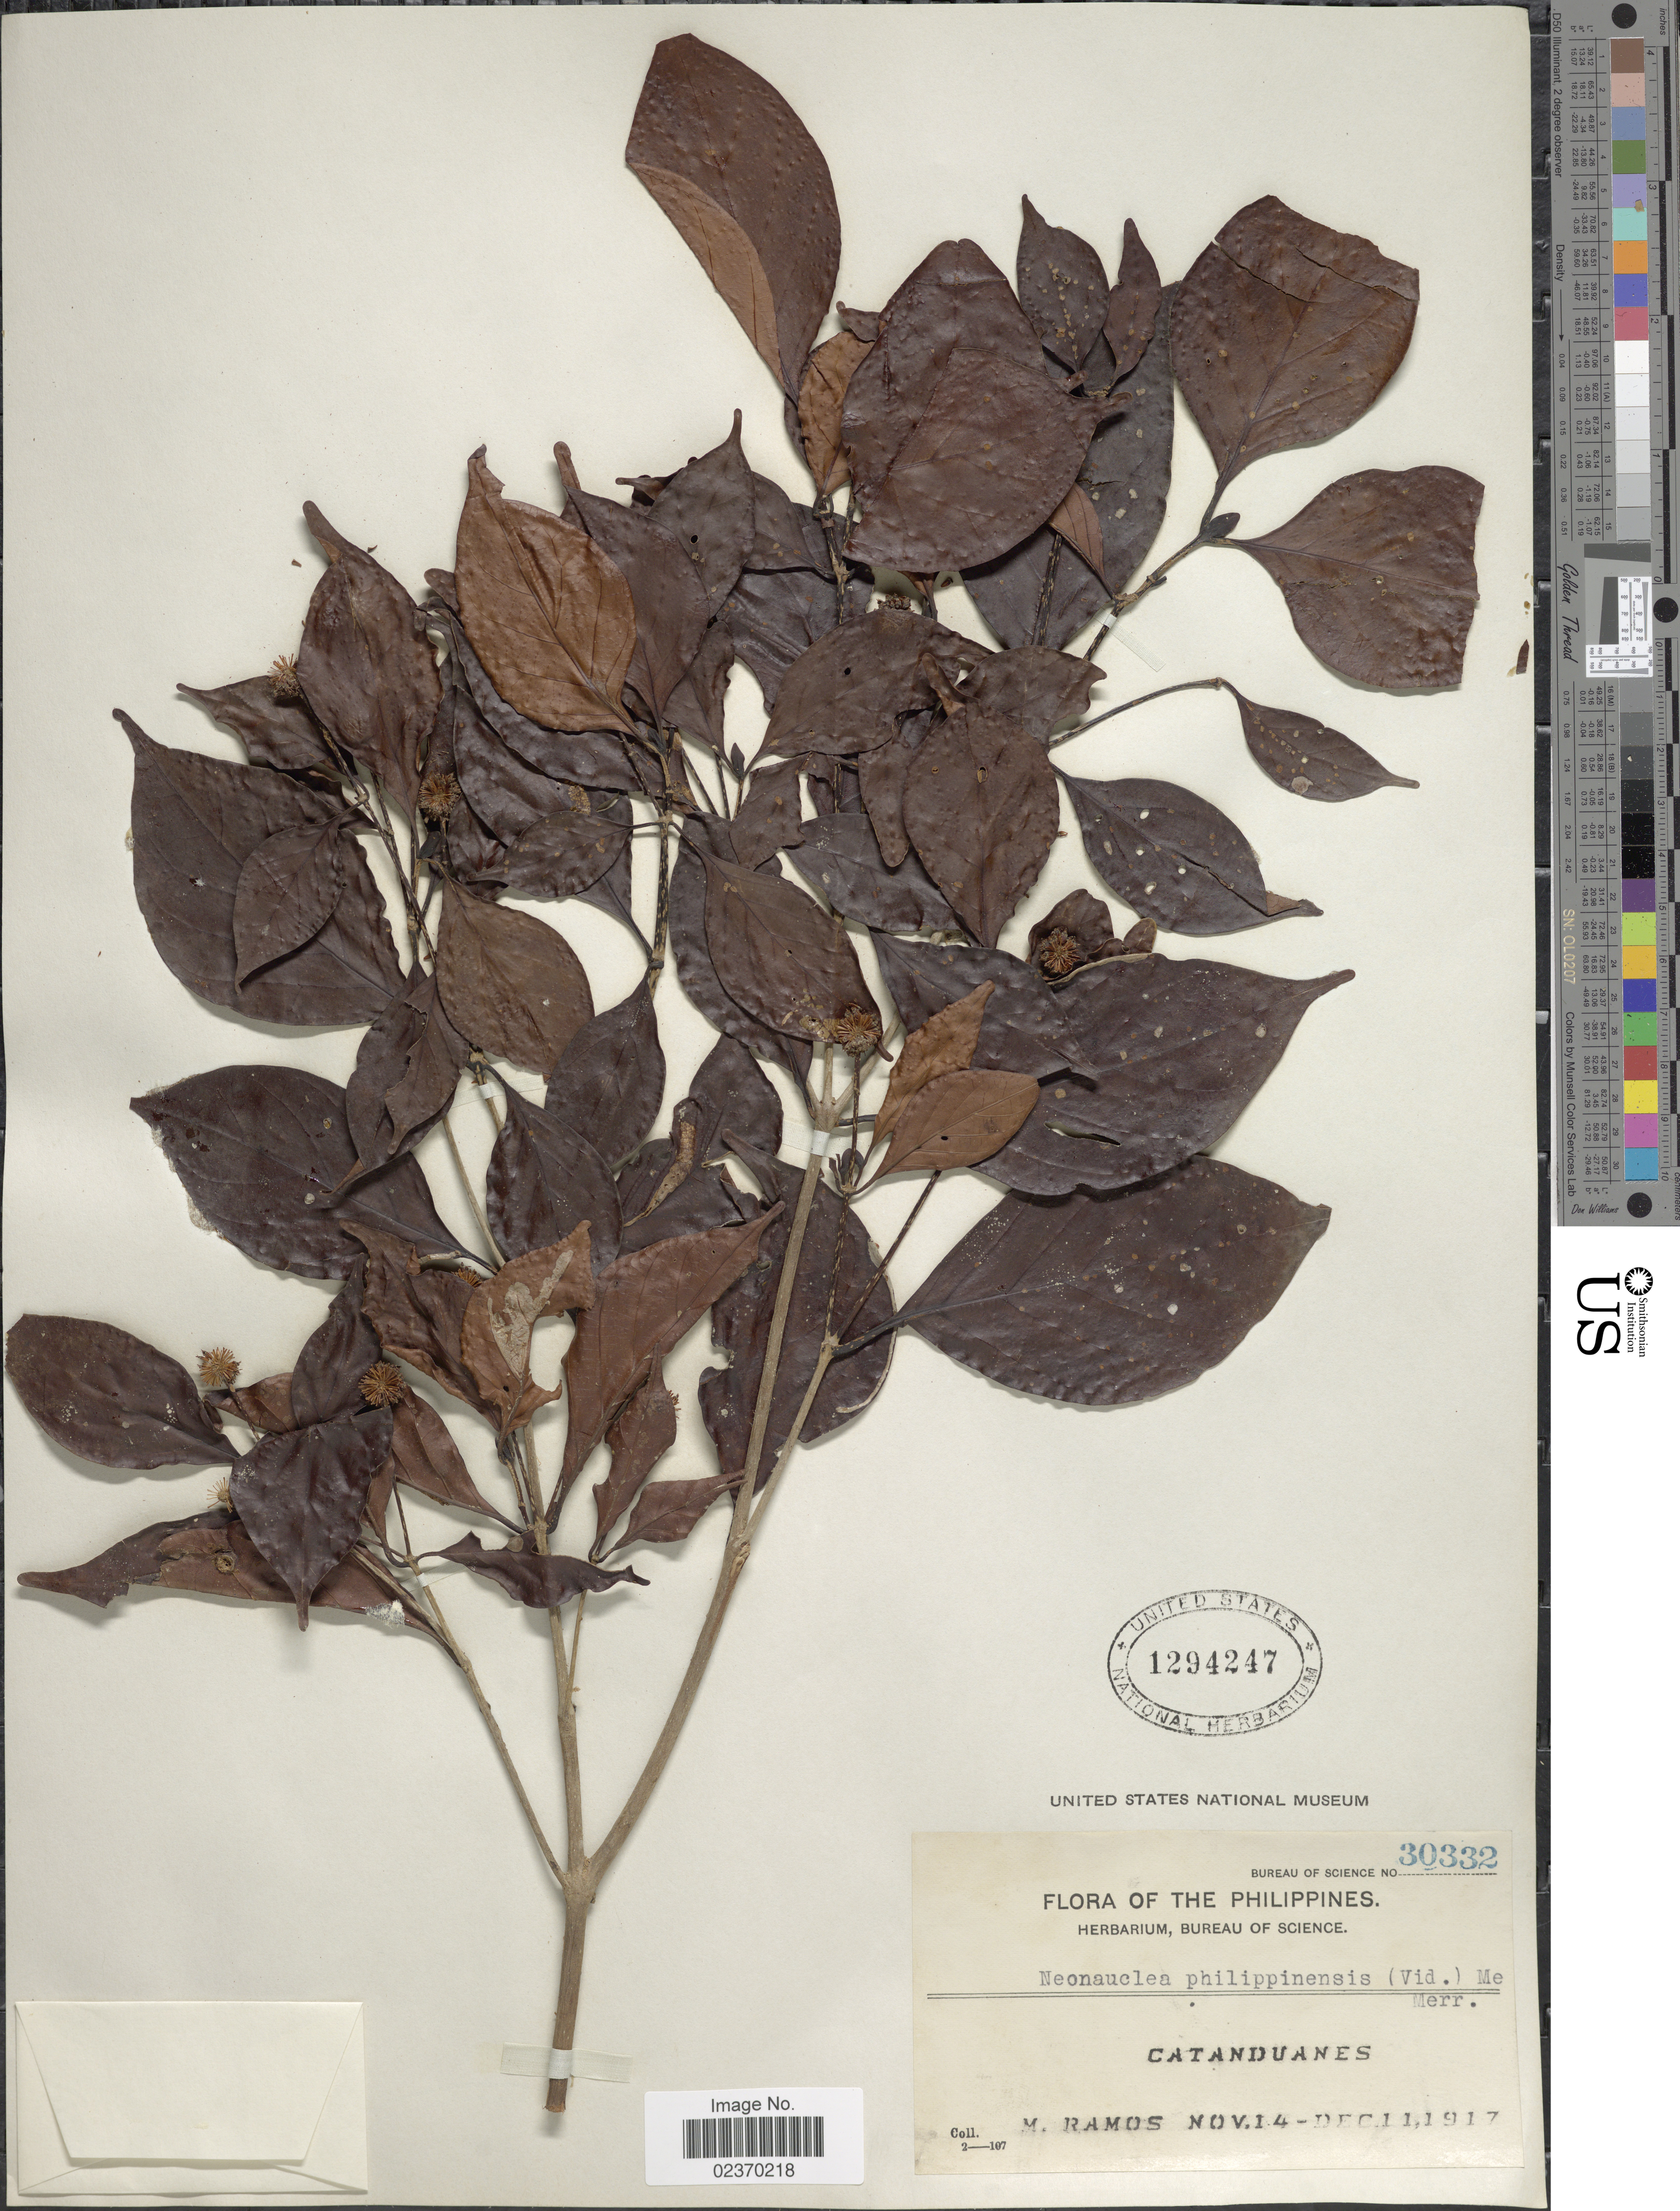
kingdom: Plantae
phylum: Tracheophyta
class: Magnoliopsida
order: Gentianales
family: Rubiaceae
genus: Neonauclea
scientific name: Neonauclea gracilis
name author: (Vidal) Merr.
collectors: M. Ramos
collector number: Bureau of Science 30332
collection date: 1917-11-14/1917-12-01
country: Philippines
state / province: Bicol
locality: Catanduanes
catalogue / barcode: US 1294247